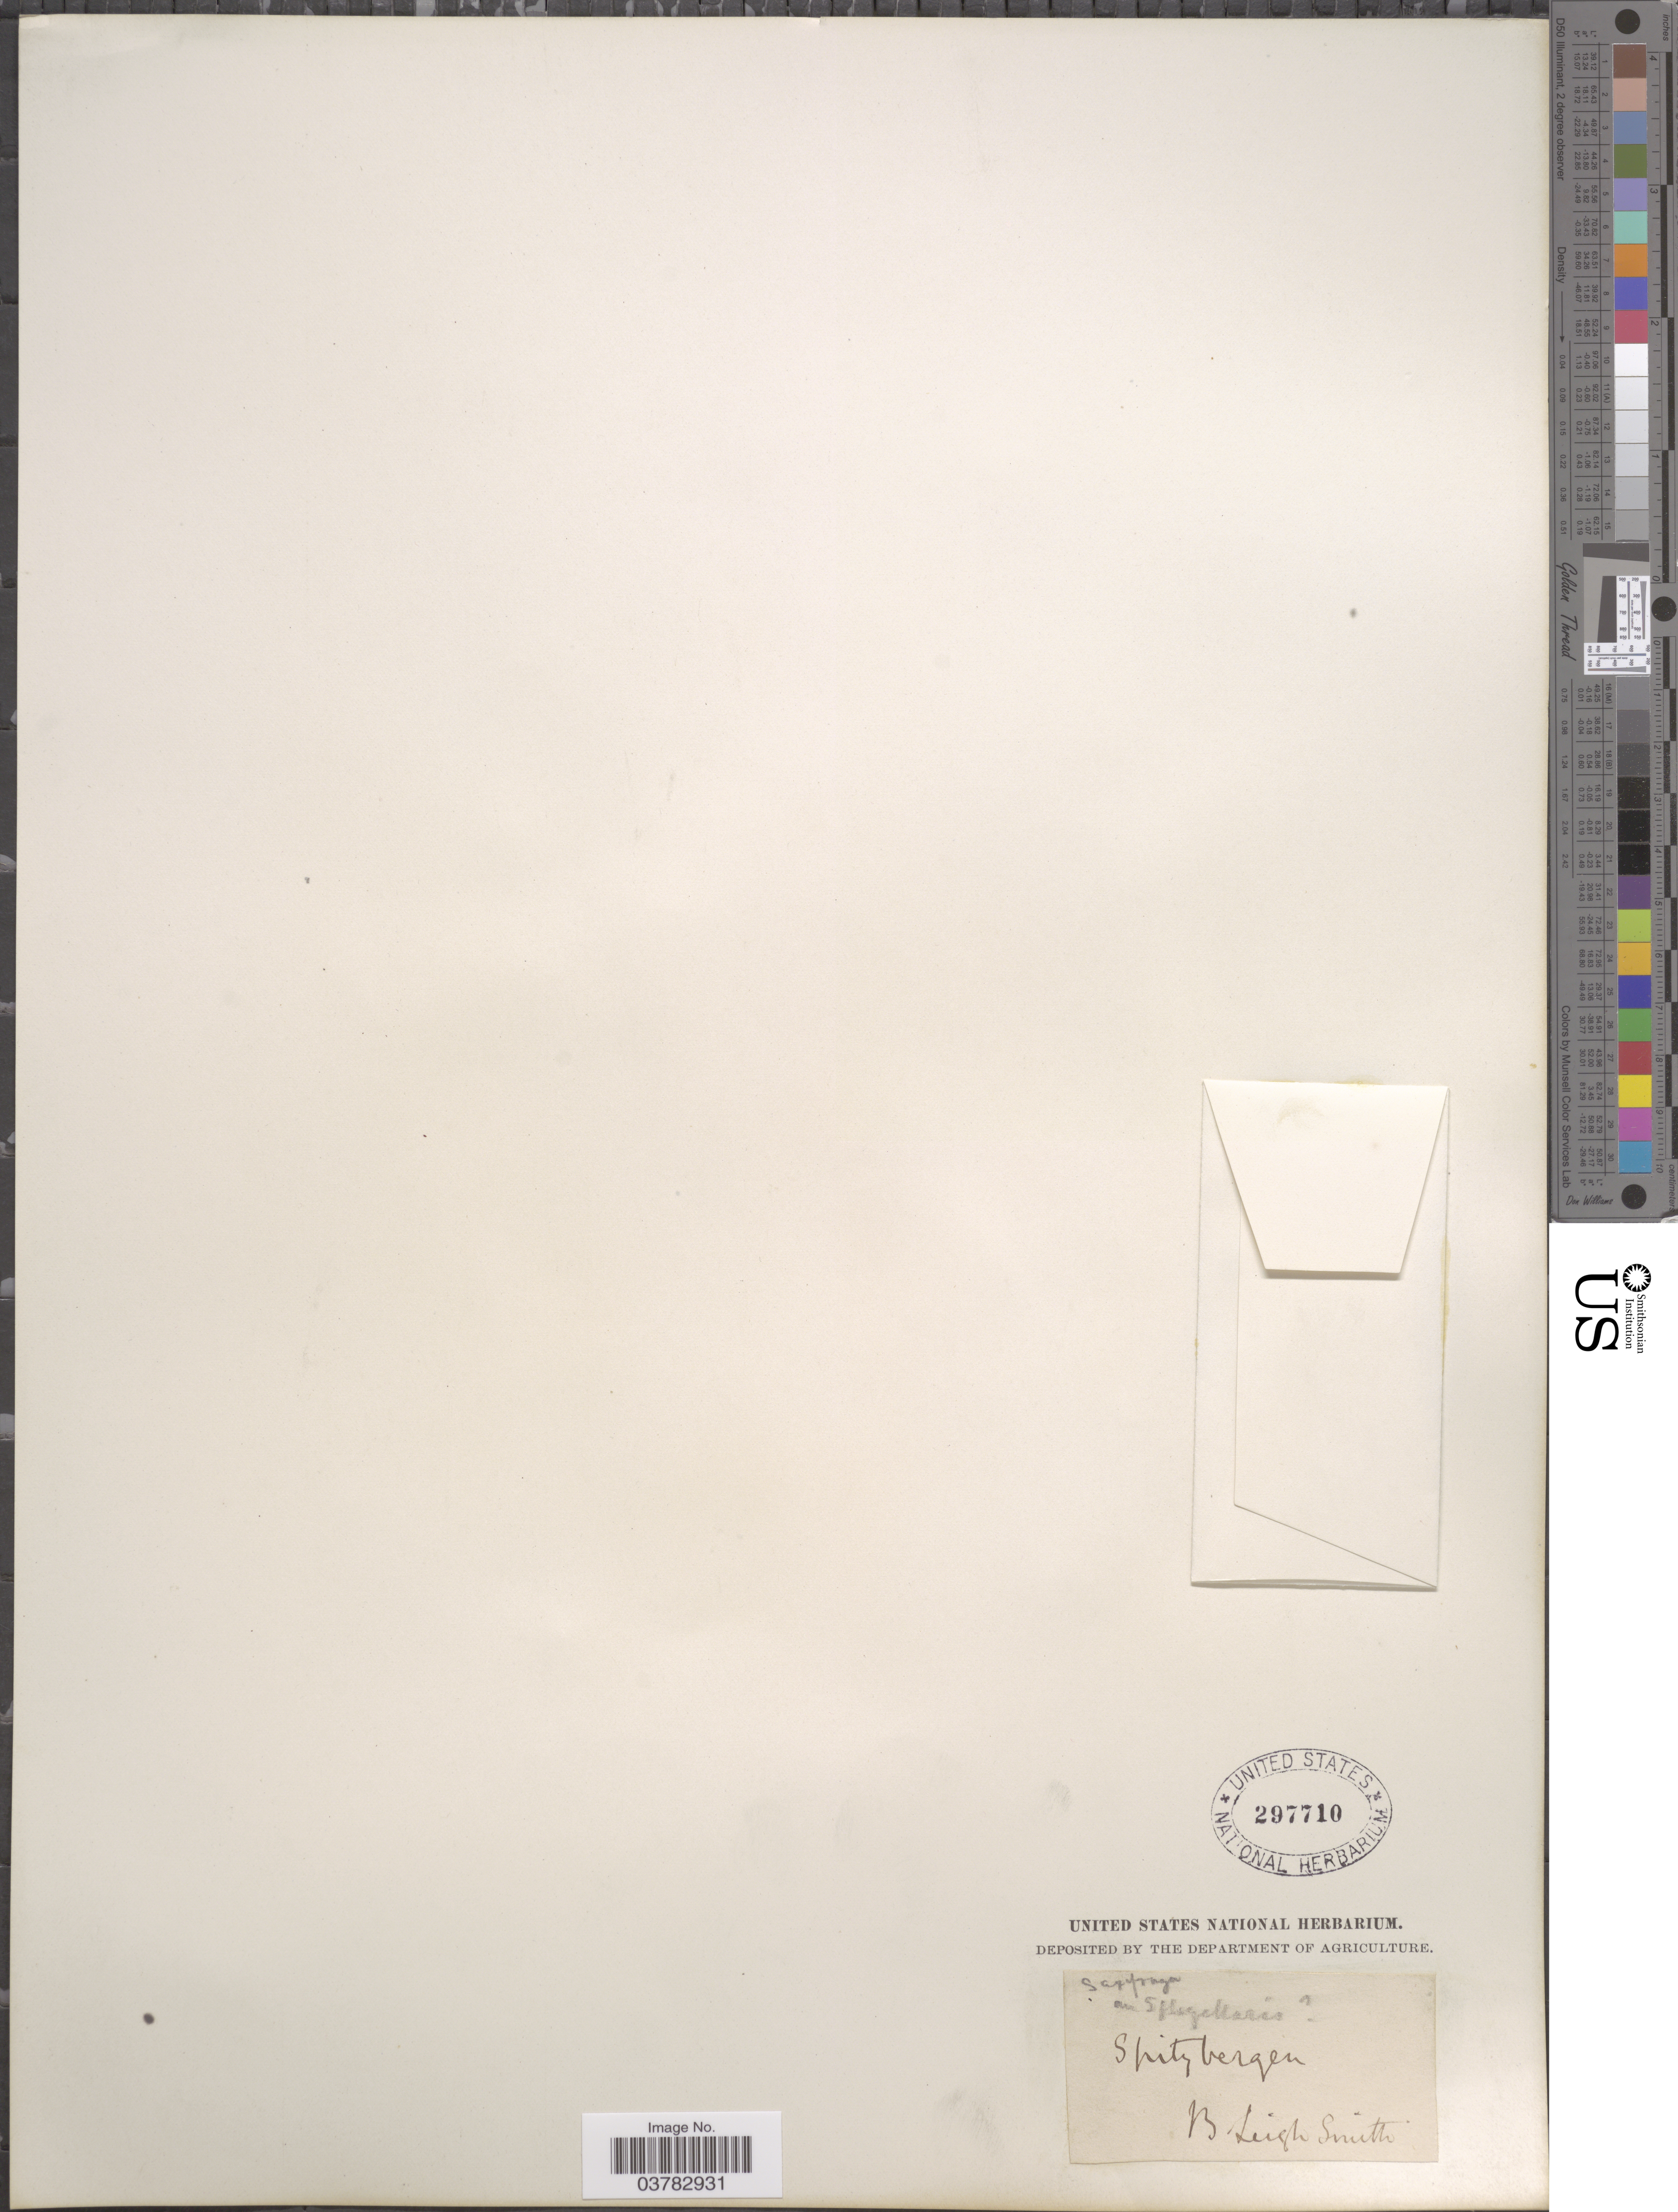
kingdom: Plantae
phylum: Tracheophyta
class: Magnoliopsida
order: Saxifragales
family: Saxifragaceae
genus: Saxifraga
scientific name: Saxifraga sp.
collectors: B. D. Smith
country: Norway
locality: Spitzbergen.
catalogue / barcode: US 297710